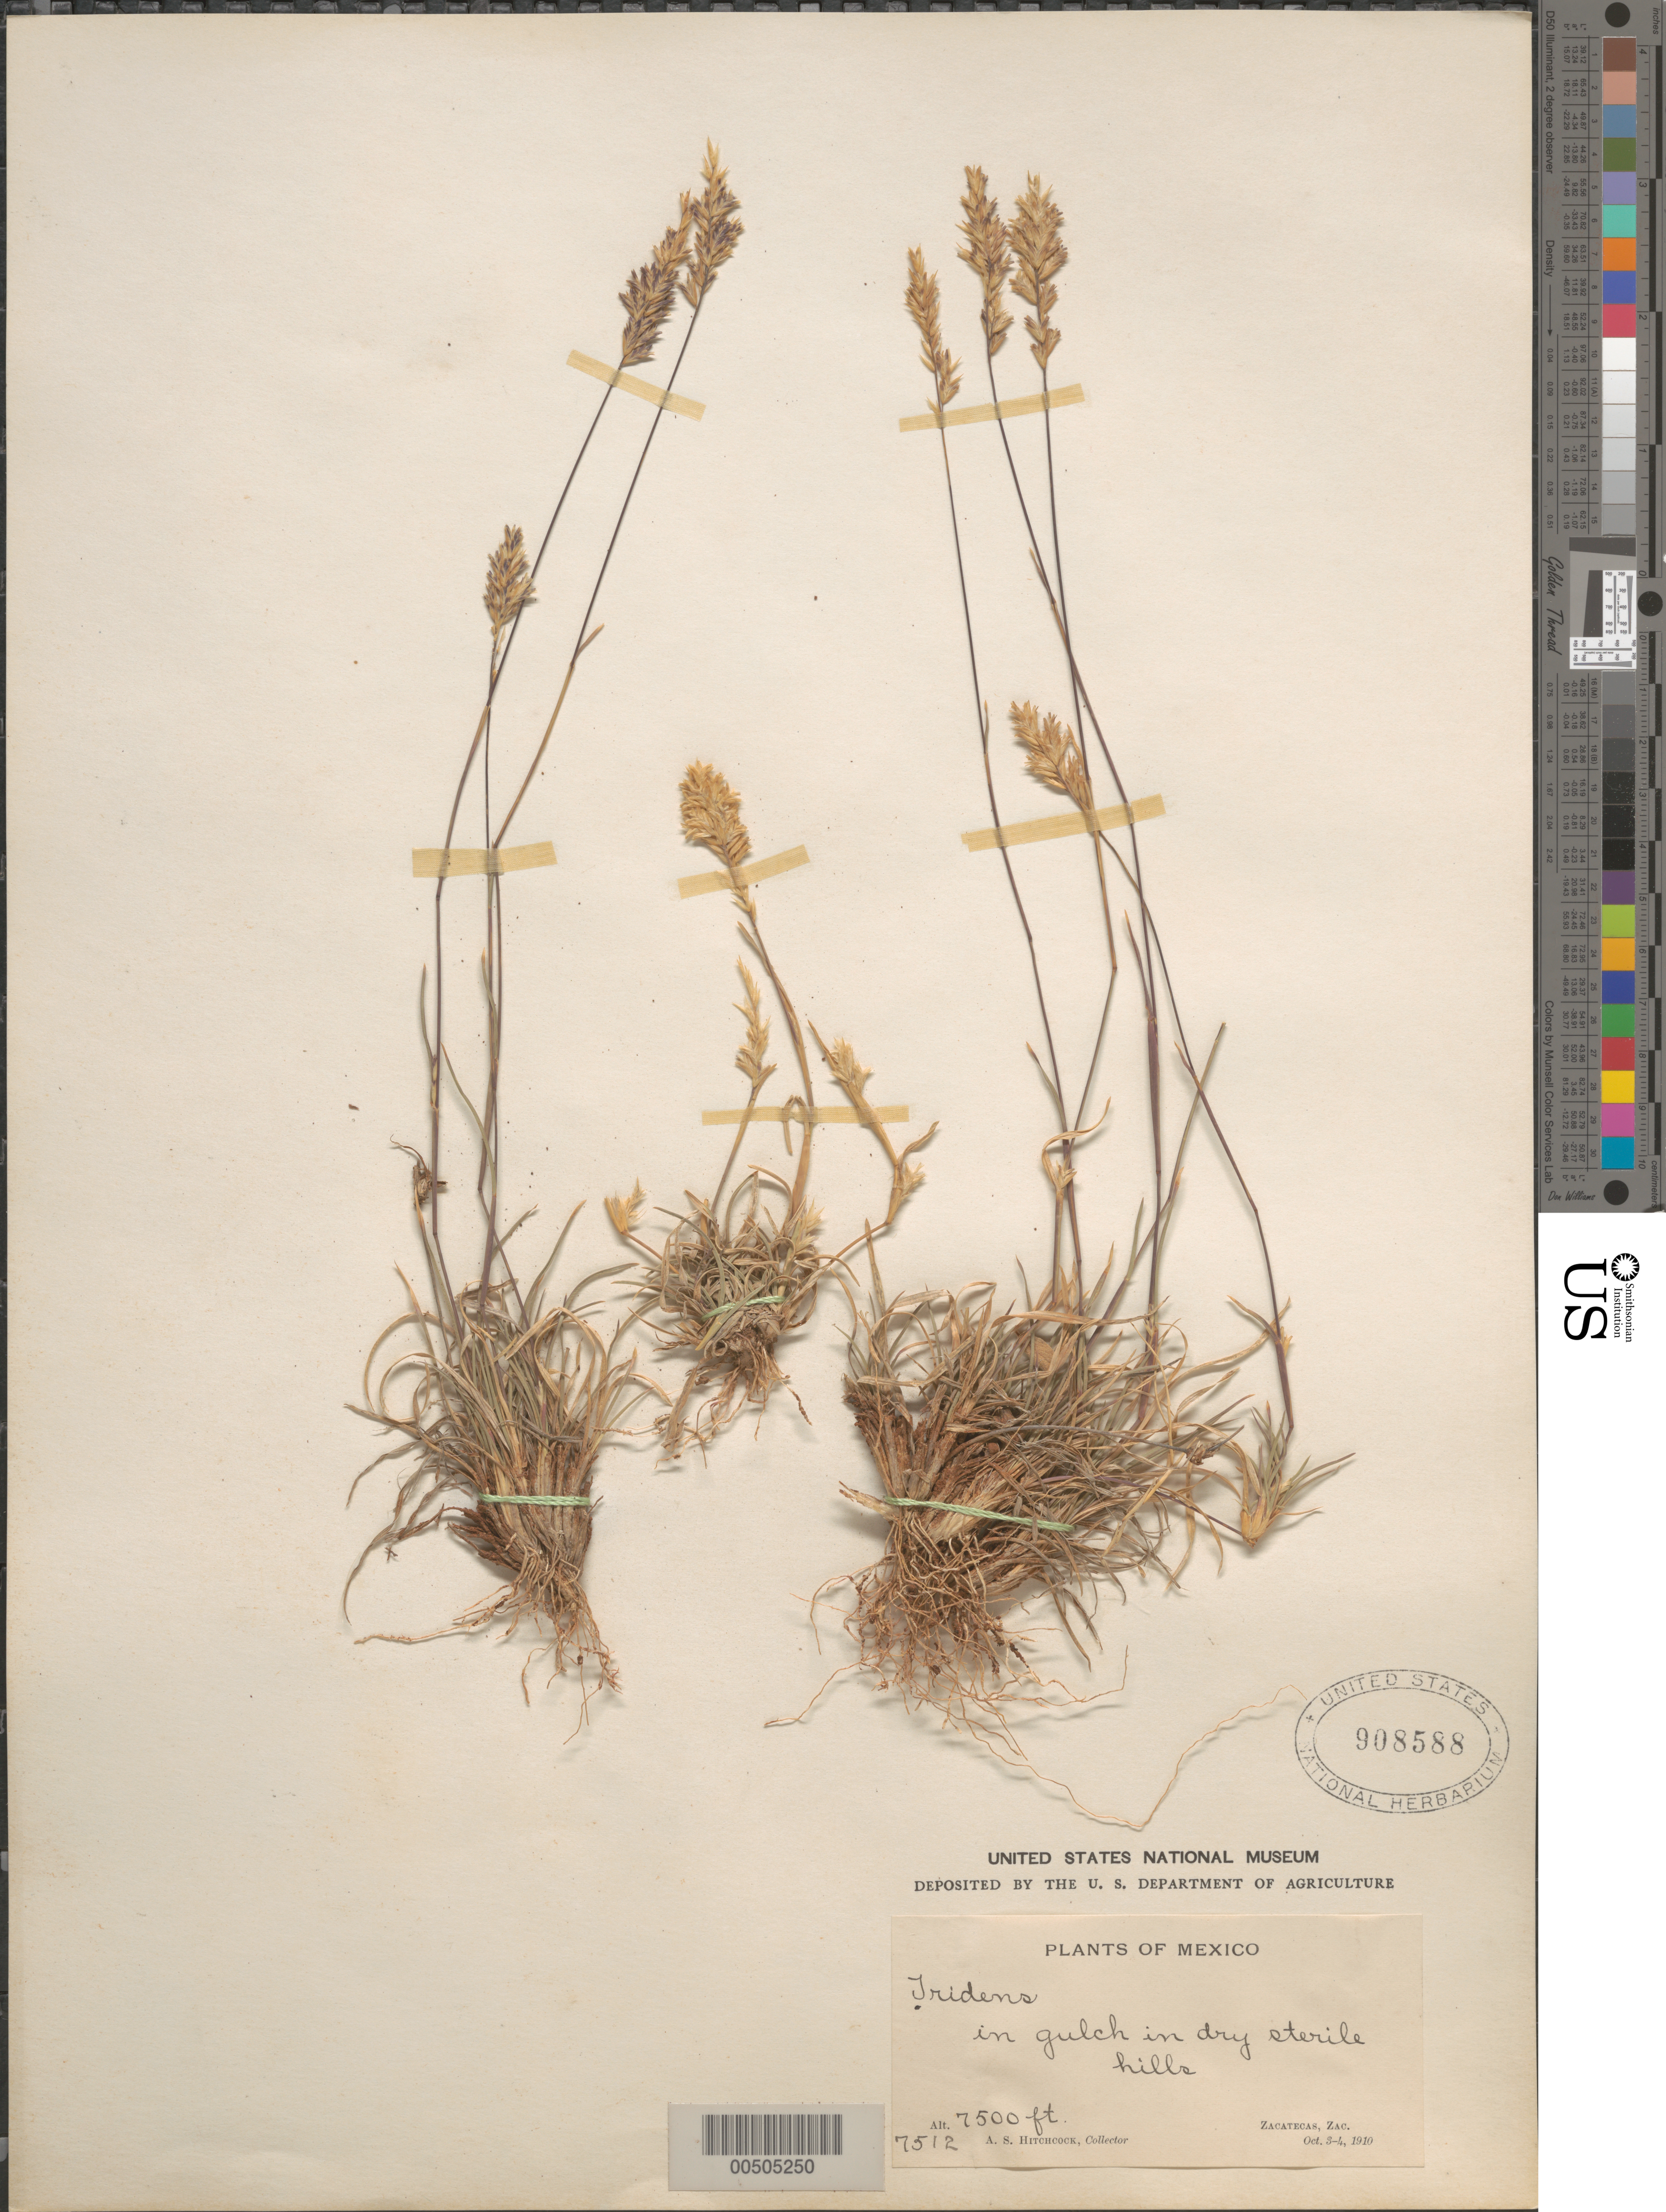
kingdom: Plantae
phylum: Tracheophyta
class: Liliopsida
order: Poales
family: Poaceae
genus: Erioneuron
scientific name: Erioneuron avenaceum var. breviaristatum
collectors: A. S. Hitchcock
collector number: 7512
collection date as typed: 3 Oct 1910 to 4 Oct 1910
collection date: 1910-10-03/1910-10-04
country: Mexico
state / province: Zacatecas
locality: Zacatecas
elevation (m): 2286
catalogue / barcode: US 908588